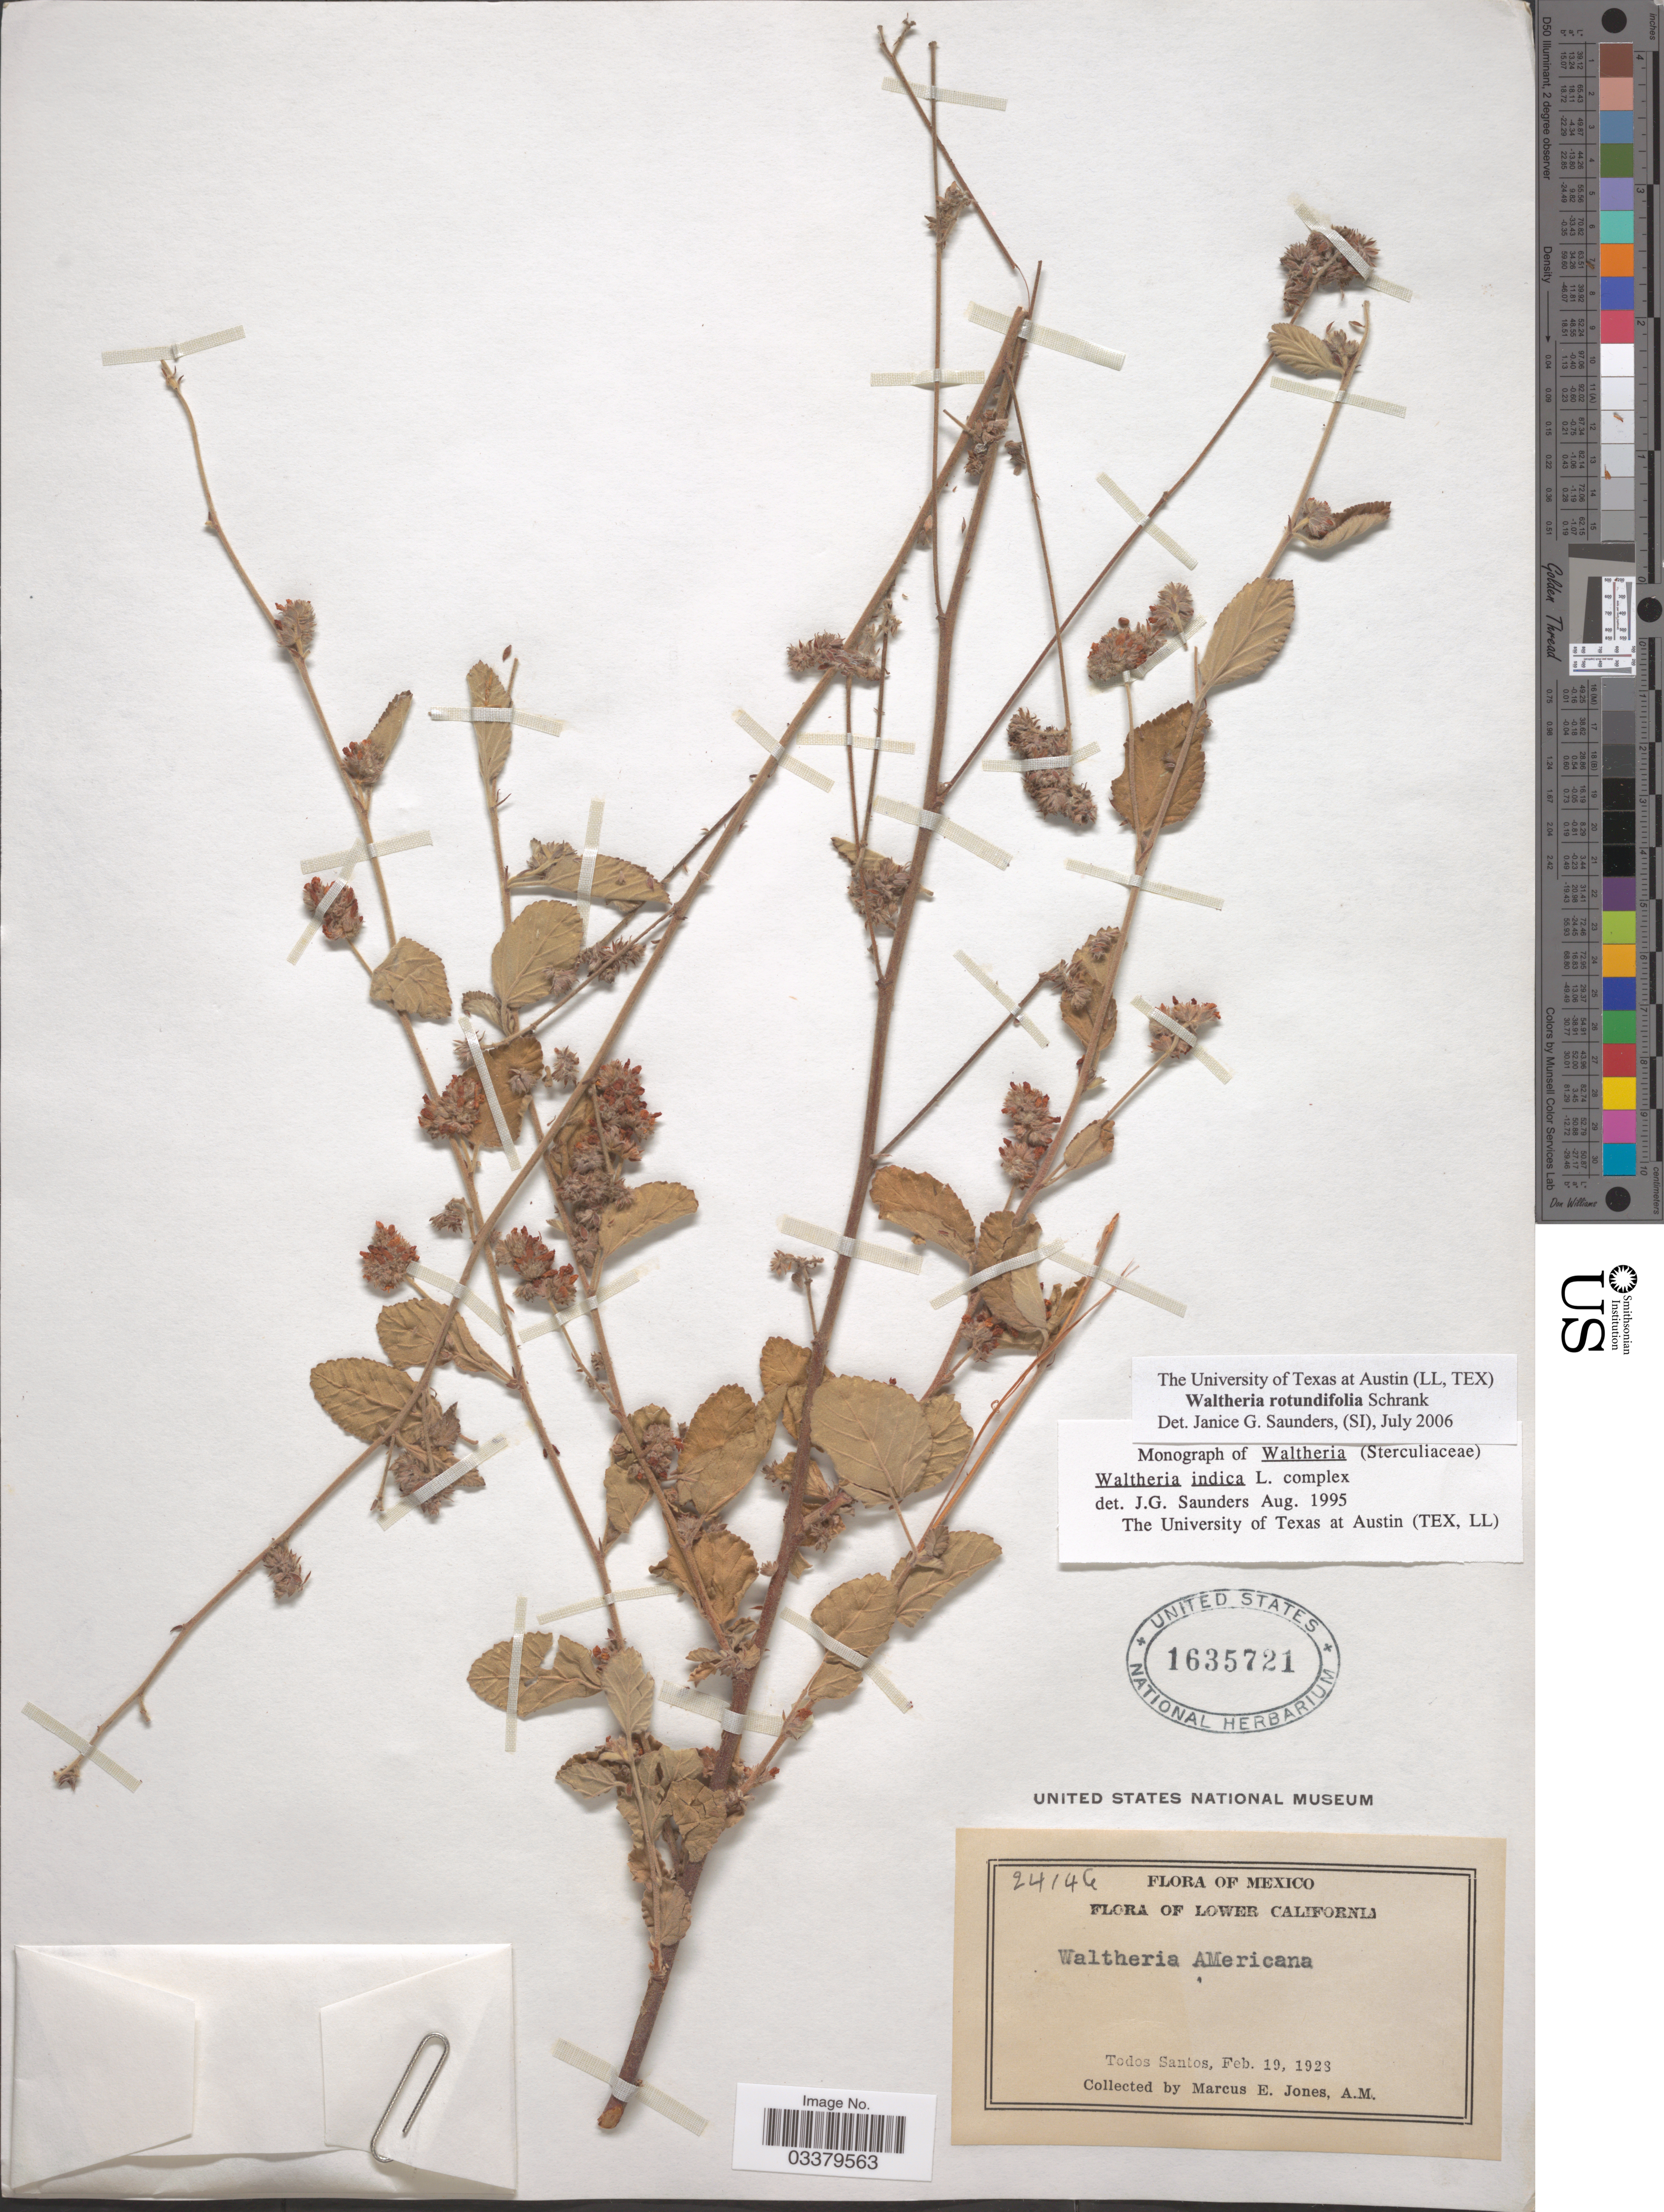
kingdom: Plantae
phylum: Tracheophyta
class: Magnoliopsida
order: Malvales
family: Malvaceae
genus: Waltheria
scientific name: Waltheria rotundifolia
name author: Schrank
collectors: M. E. Jones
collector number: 24146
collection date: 1928-02-19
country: Mexico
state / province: Baja California Sur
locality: Lower California. Todos Santos.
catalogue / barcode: US 1635721